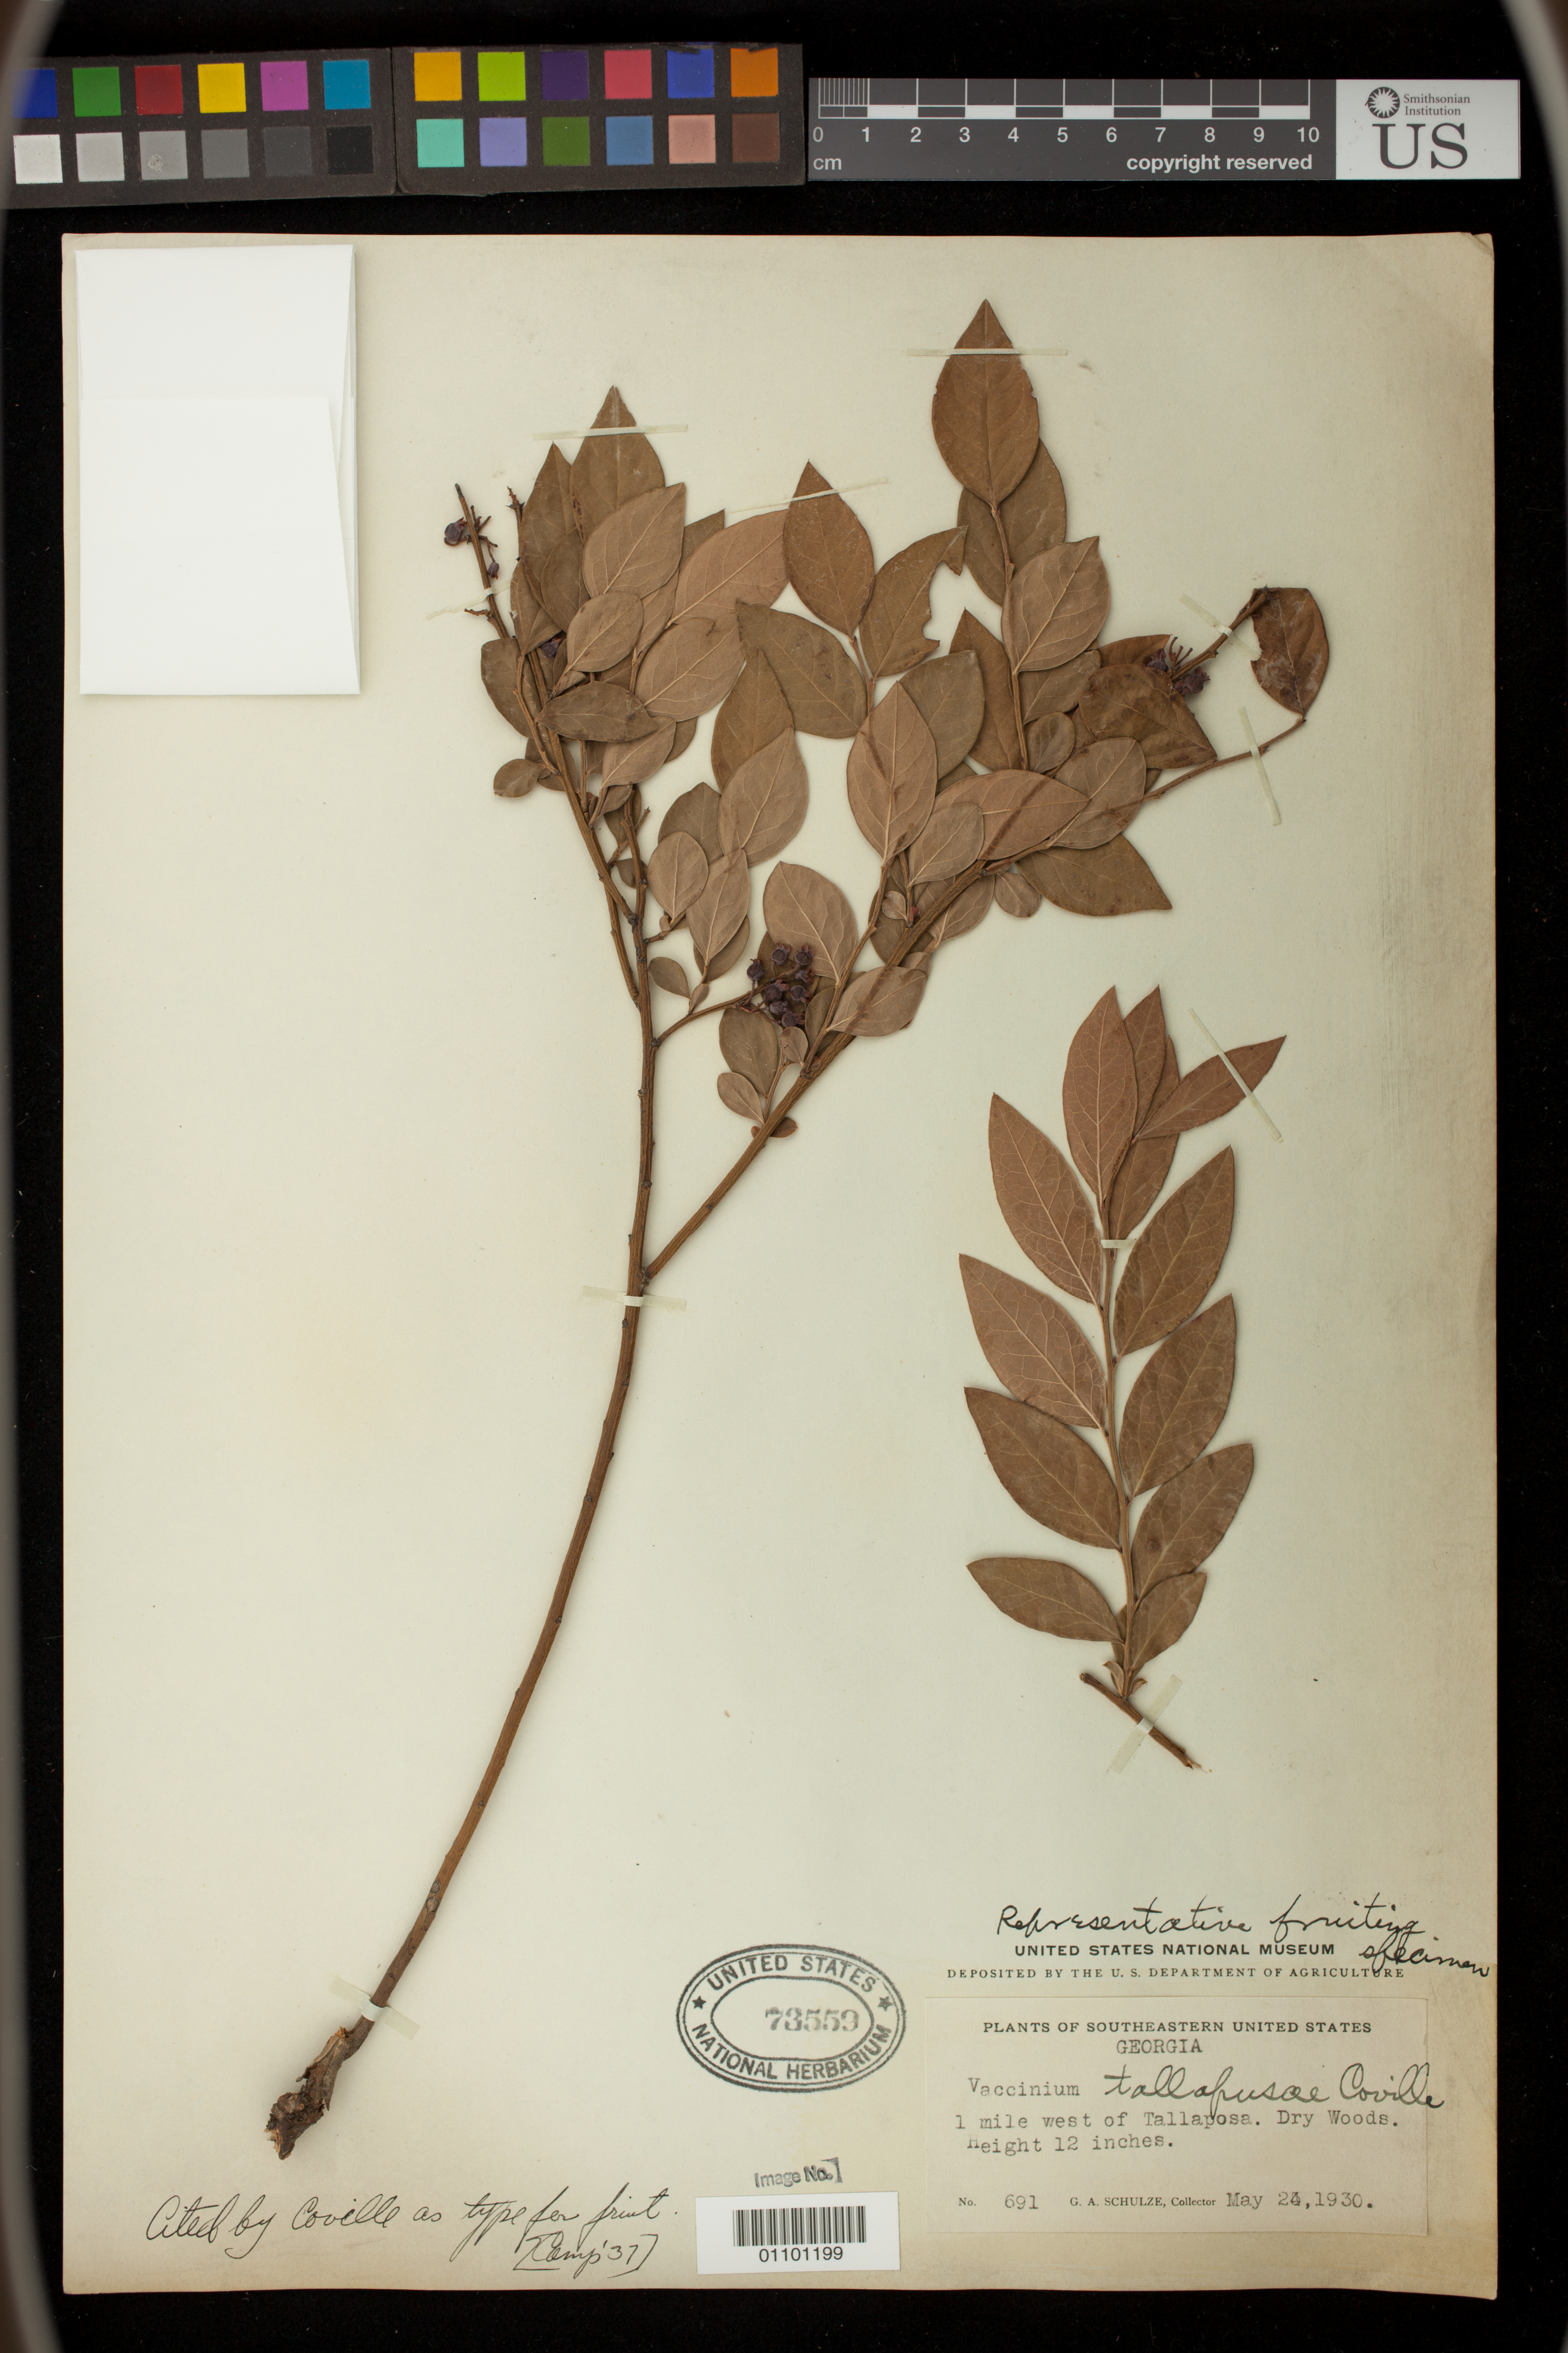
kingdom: Plantae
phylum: Tracheophyta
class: Magnoliopsida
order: Ericales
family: Ericaceae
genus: Cyanococcus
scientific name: Cyanococcus tallapusae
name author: Coville ex Small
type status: Syntype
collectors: G. A. Schulze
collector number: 691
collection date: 1930-05-24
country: United States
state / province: Georgia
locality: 1 mile west of Tallapoosa.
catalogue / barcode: US 73559